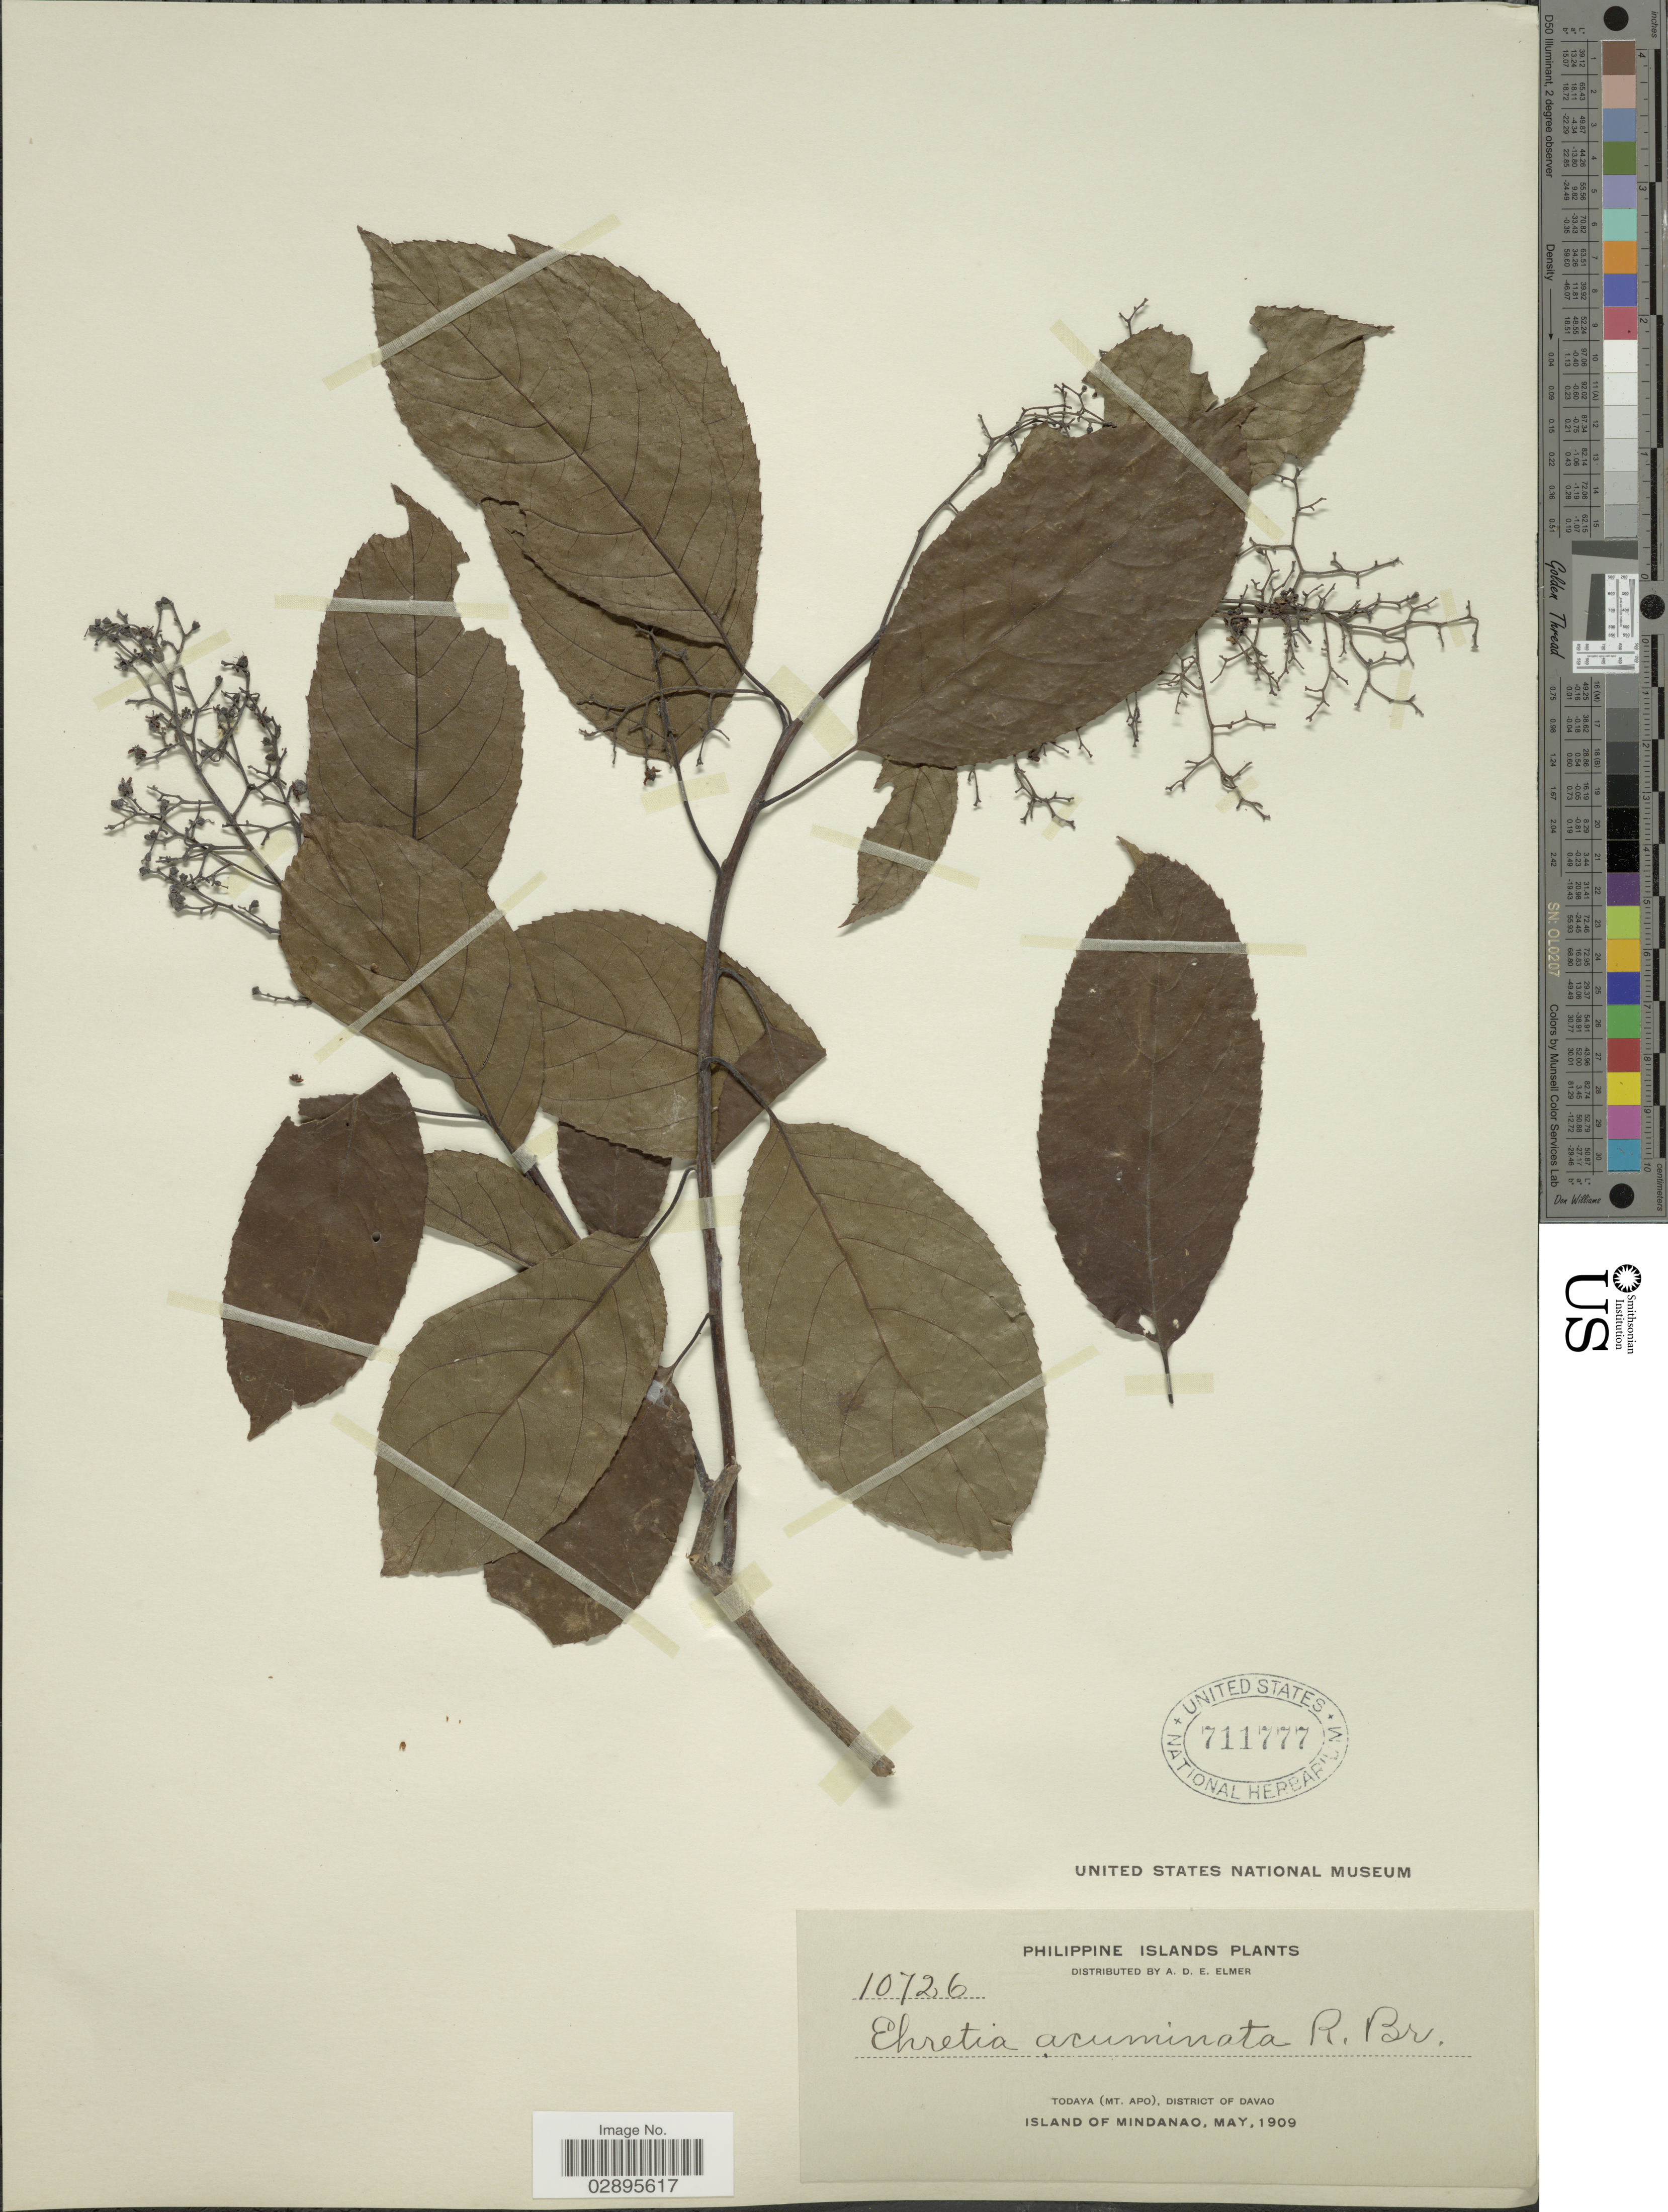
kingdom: Plantae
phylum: Tracheophyta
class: Magnoliopsida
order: Boraginales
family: Ehretiaceae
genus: Ehretia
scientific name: Ehretia polyantha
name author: A. DC.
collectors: A. D. E. Elmer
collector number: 10726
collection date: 1909-05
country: Philippines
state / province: Davao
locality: Philippine Islands. Todaya (Mt. Apo), District of Davao. Island of Mindanao.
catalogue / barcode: US 711777